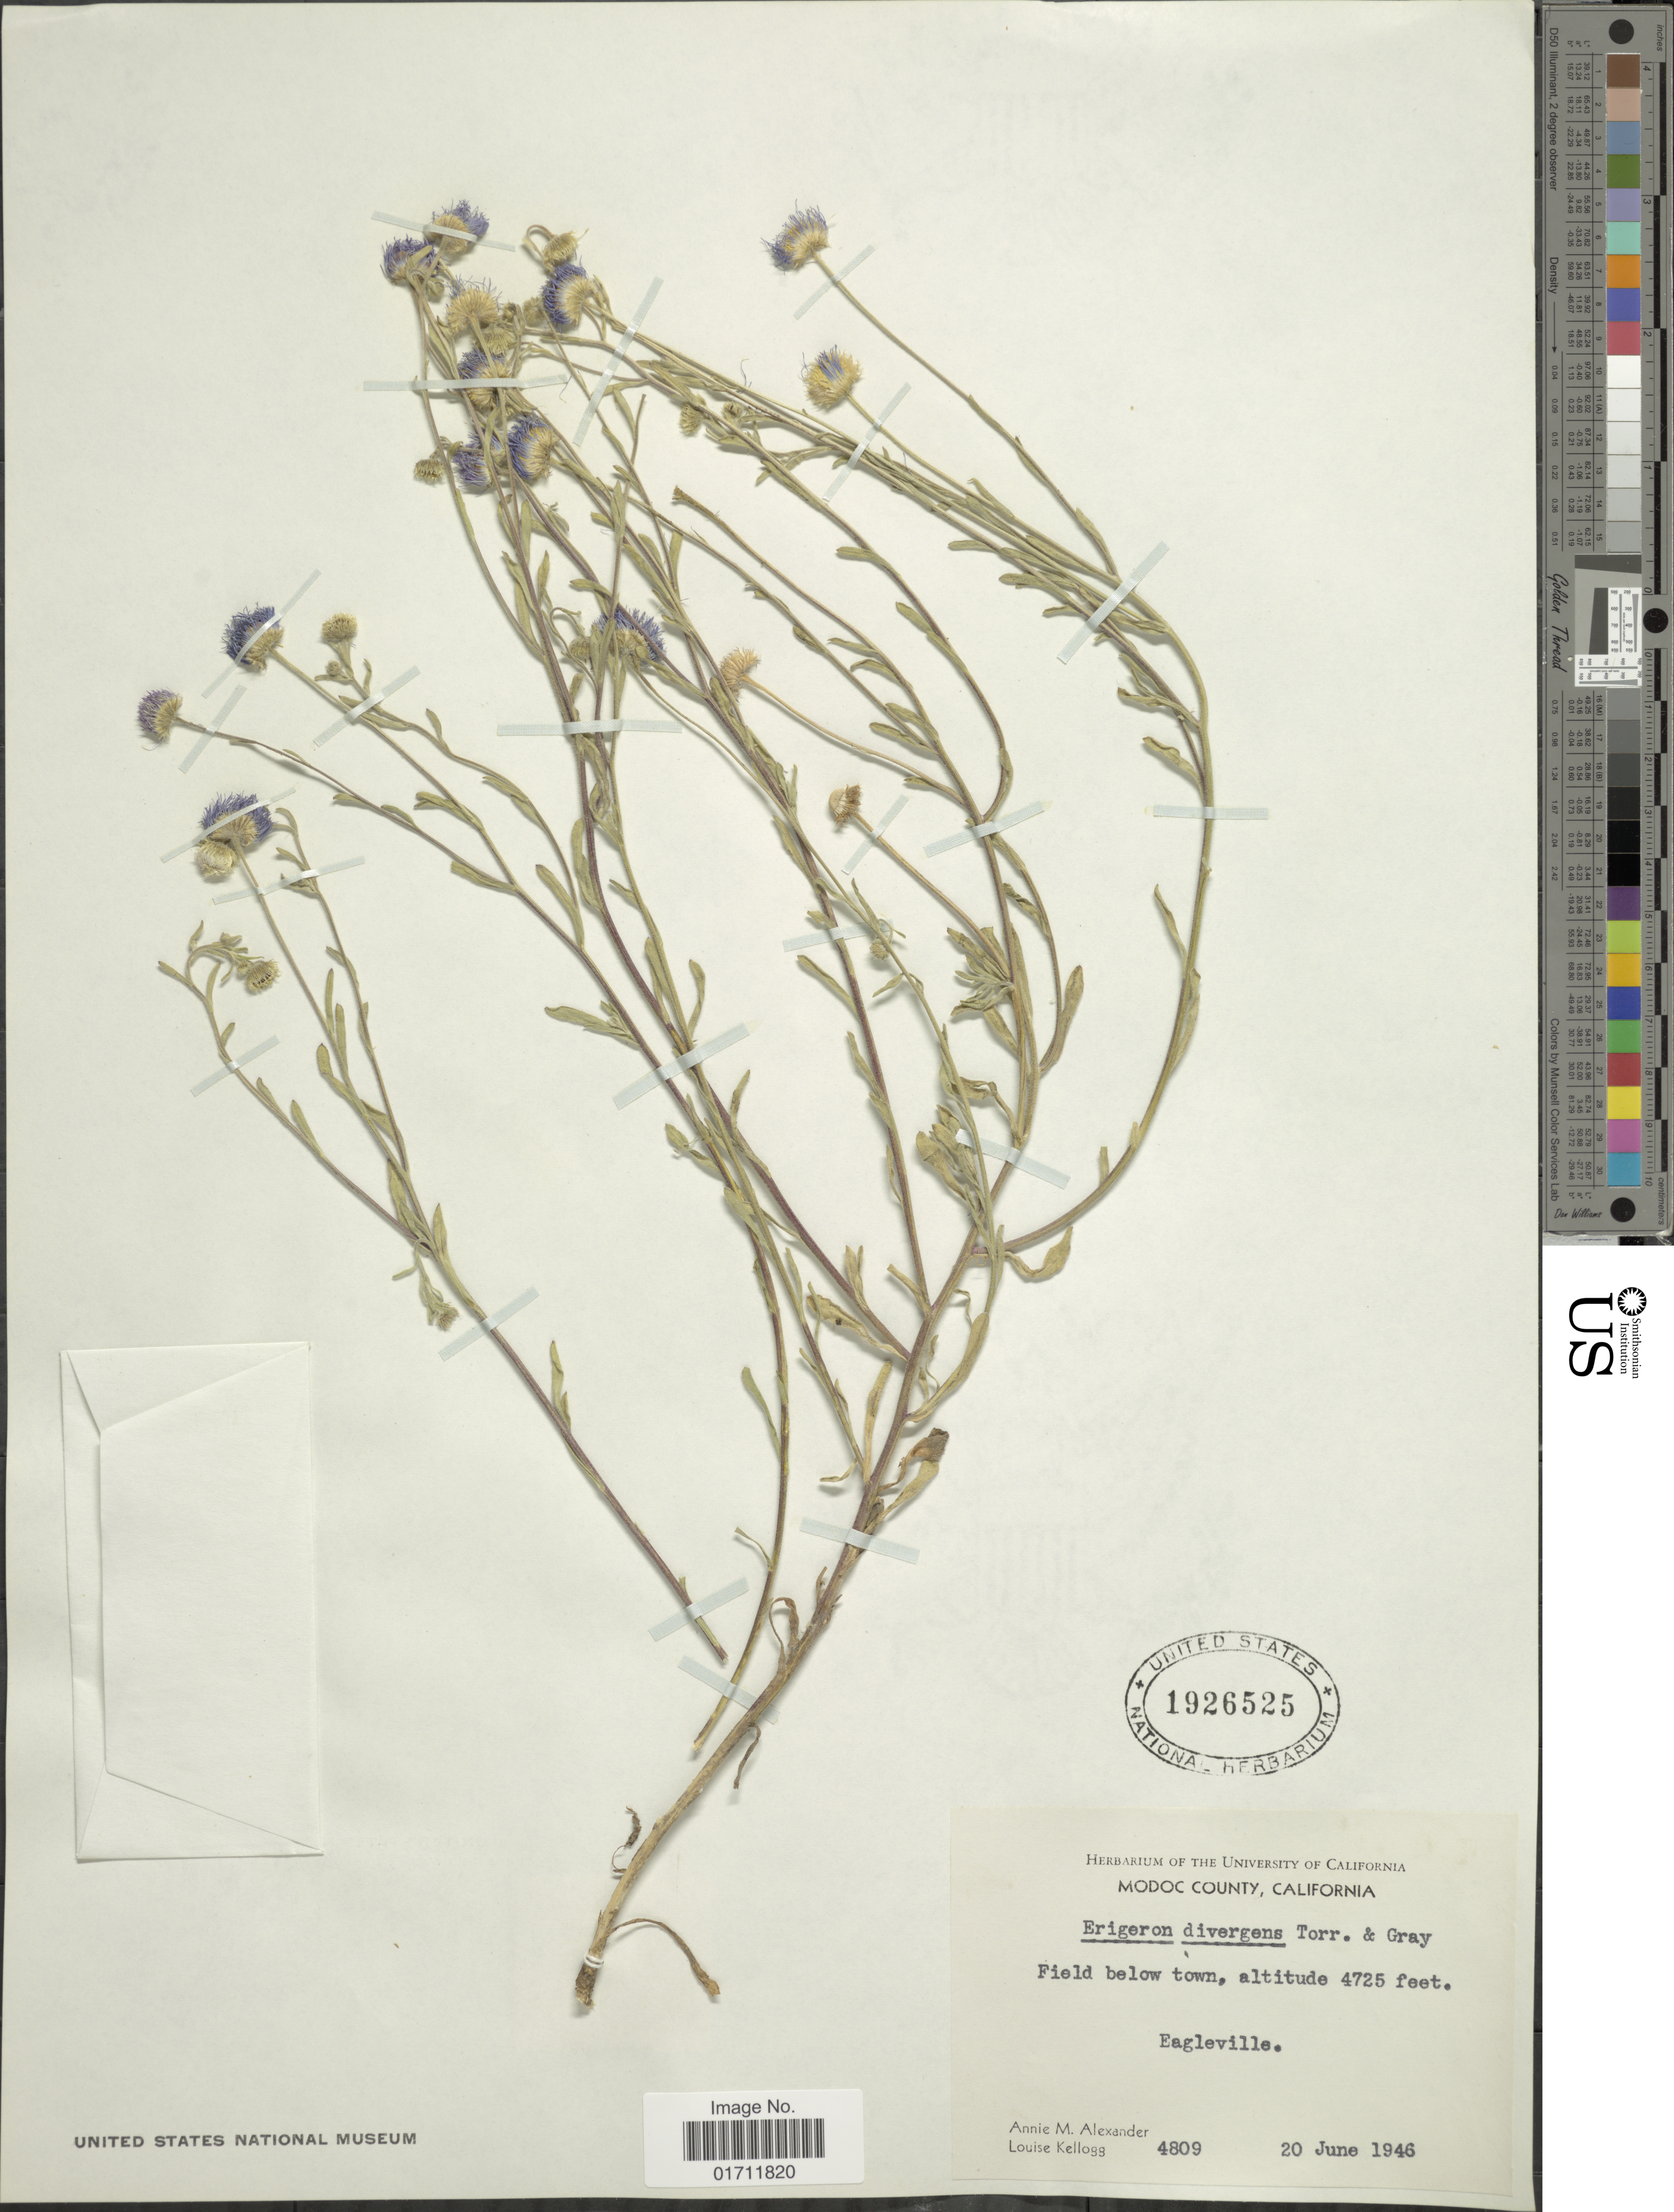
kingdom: Plantae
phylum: Tracheophyta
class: Magnoliopsida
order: Asterales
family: Asteraceae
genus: Erigeron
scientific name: Erigeron divergens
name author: Torr. & A. Gray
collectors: A. M. Alexander & L. Kellogg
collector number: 4809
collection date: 1946-06-20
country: United States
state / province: California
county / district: Modoc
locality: Modoc County, Field below town, Eagleville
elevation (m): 1440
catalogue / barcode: US 1926525